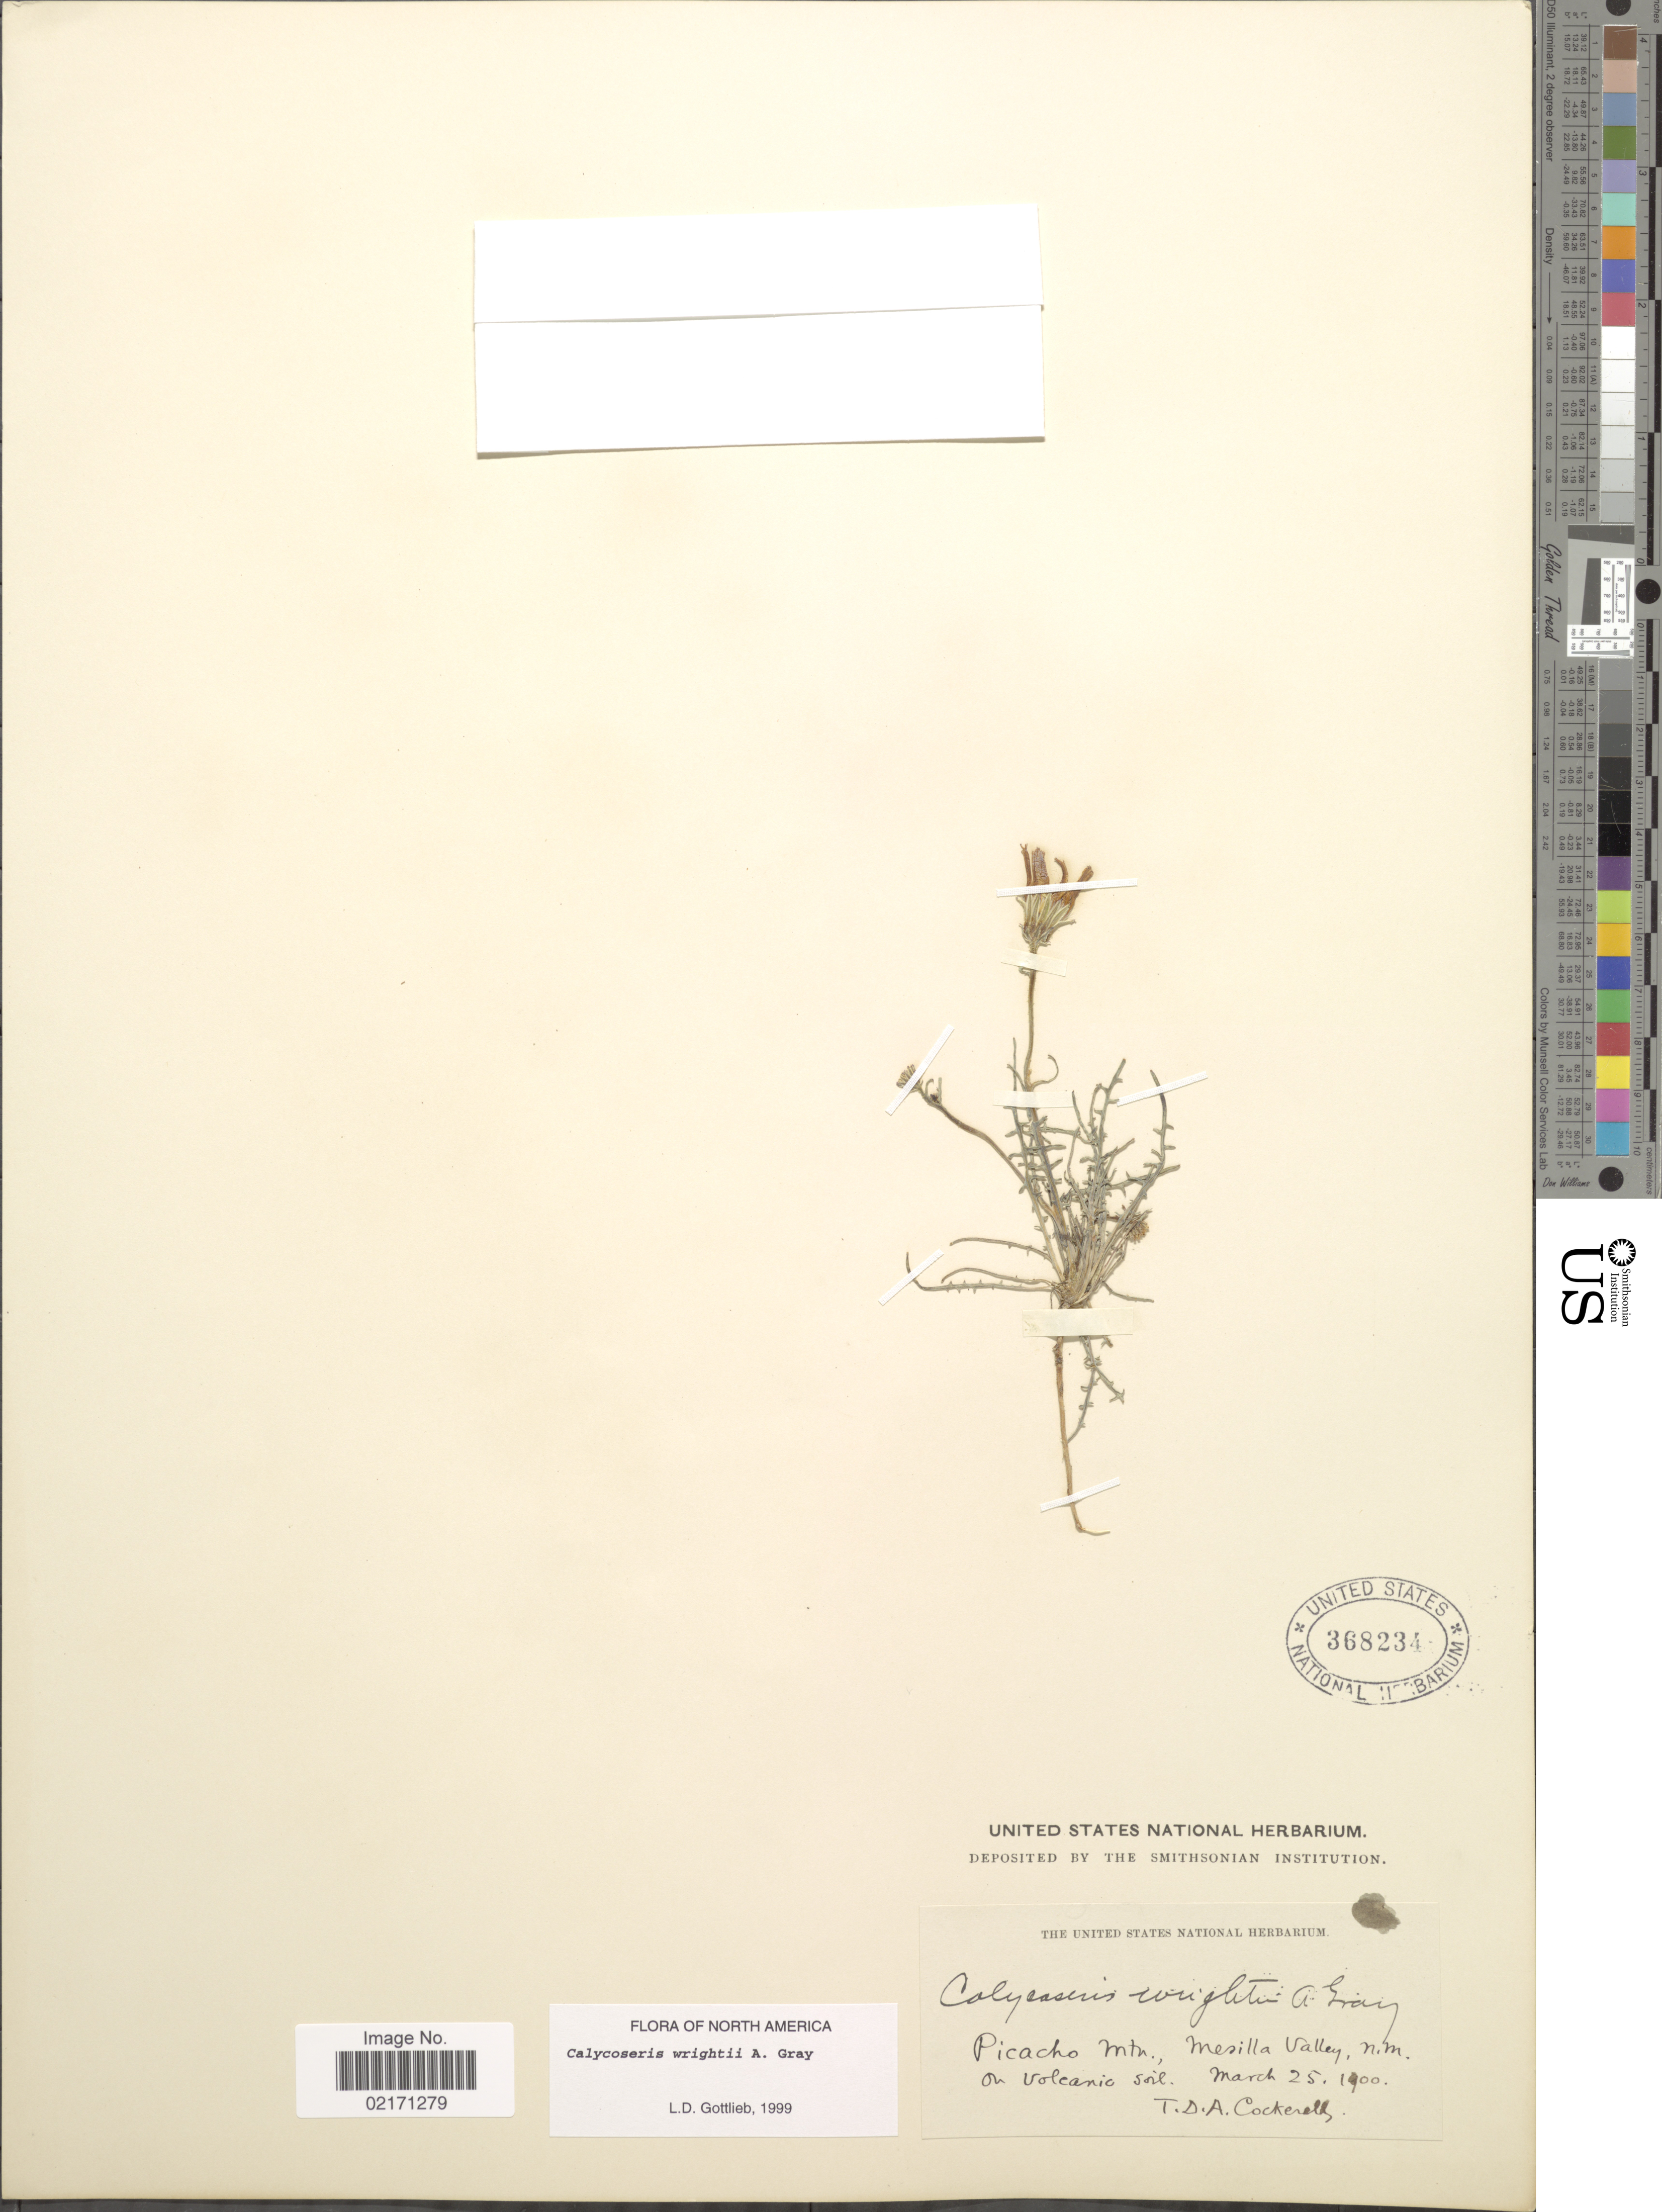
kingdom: Plantae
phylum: Tracheophyta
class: Magnoliopsida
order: Asterales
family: Asteraceae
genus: Calycoseris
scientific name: Calycoseris wrightii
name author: A. Gray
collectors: T. Cockerell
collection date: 1900-03-25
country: United States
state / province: New Mexico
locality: Picacho Mtn., Mesilla Valley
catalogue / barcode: US 368234